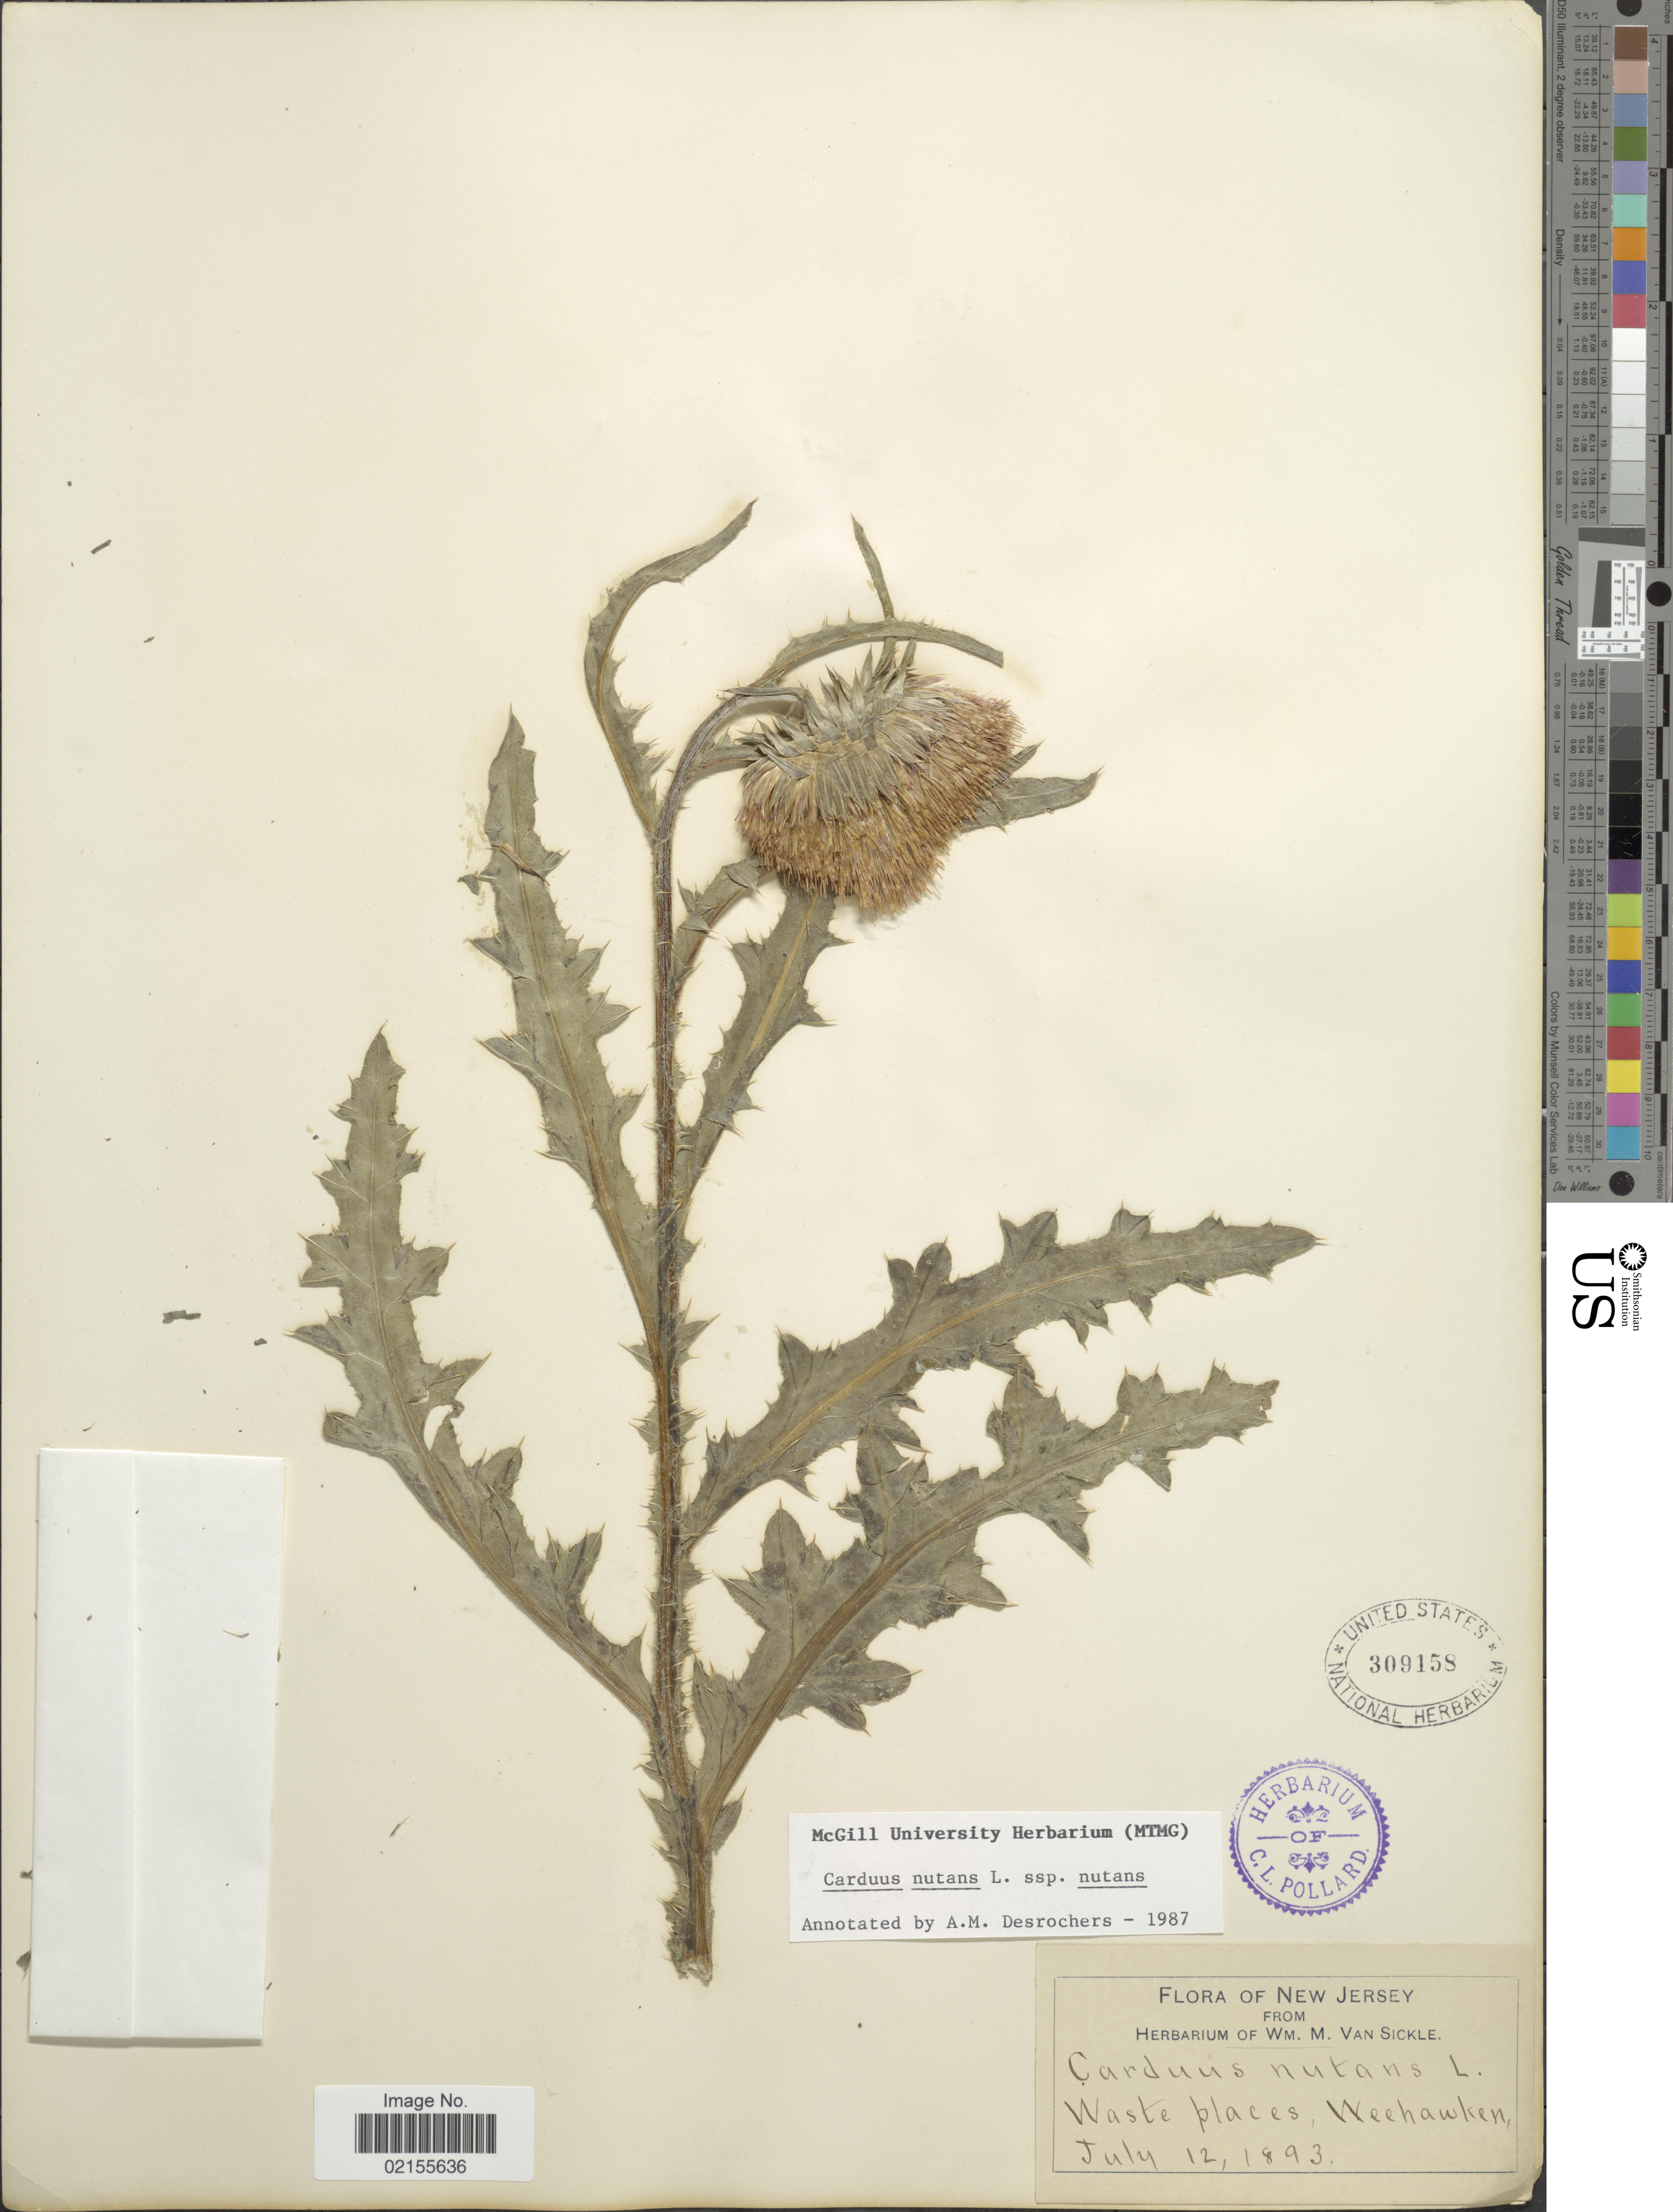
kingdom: Plantae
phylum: Tracheophyta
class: Magnoliopsida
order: Asterales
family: Asteraceae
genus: Carduus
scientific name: Carduus nutans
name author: L.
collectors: ex herb. Wm. M. Van Sickle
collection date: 1893-07-12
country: United States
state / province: New Jersey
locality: Waste places, Weehawken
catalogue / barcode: US 309158